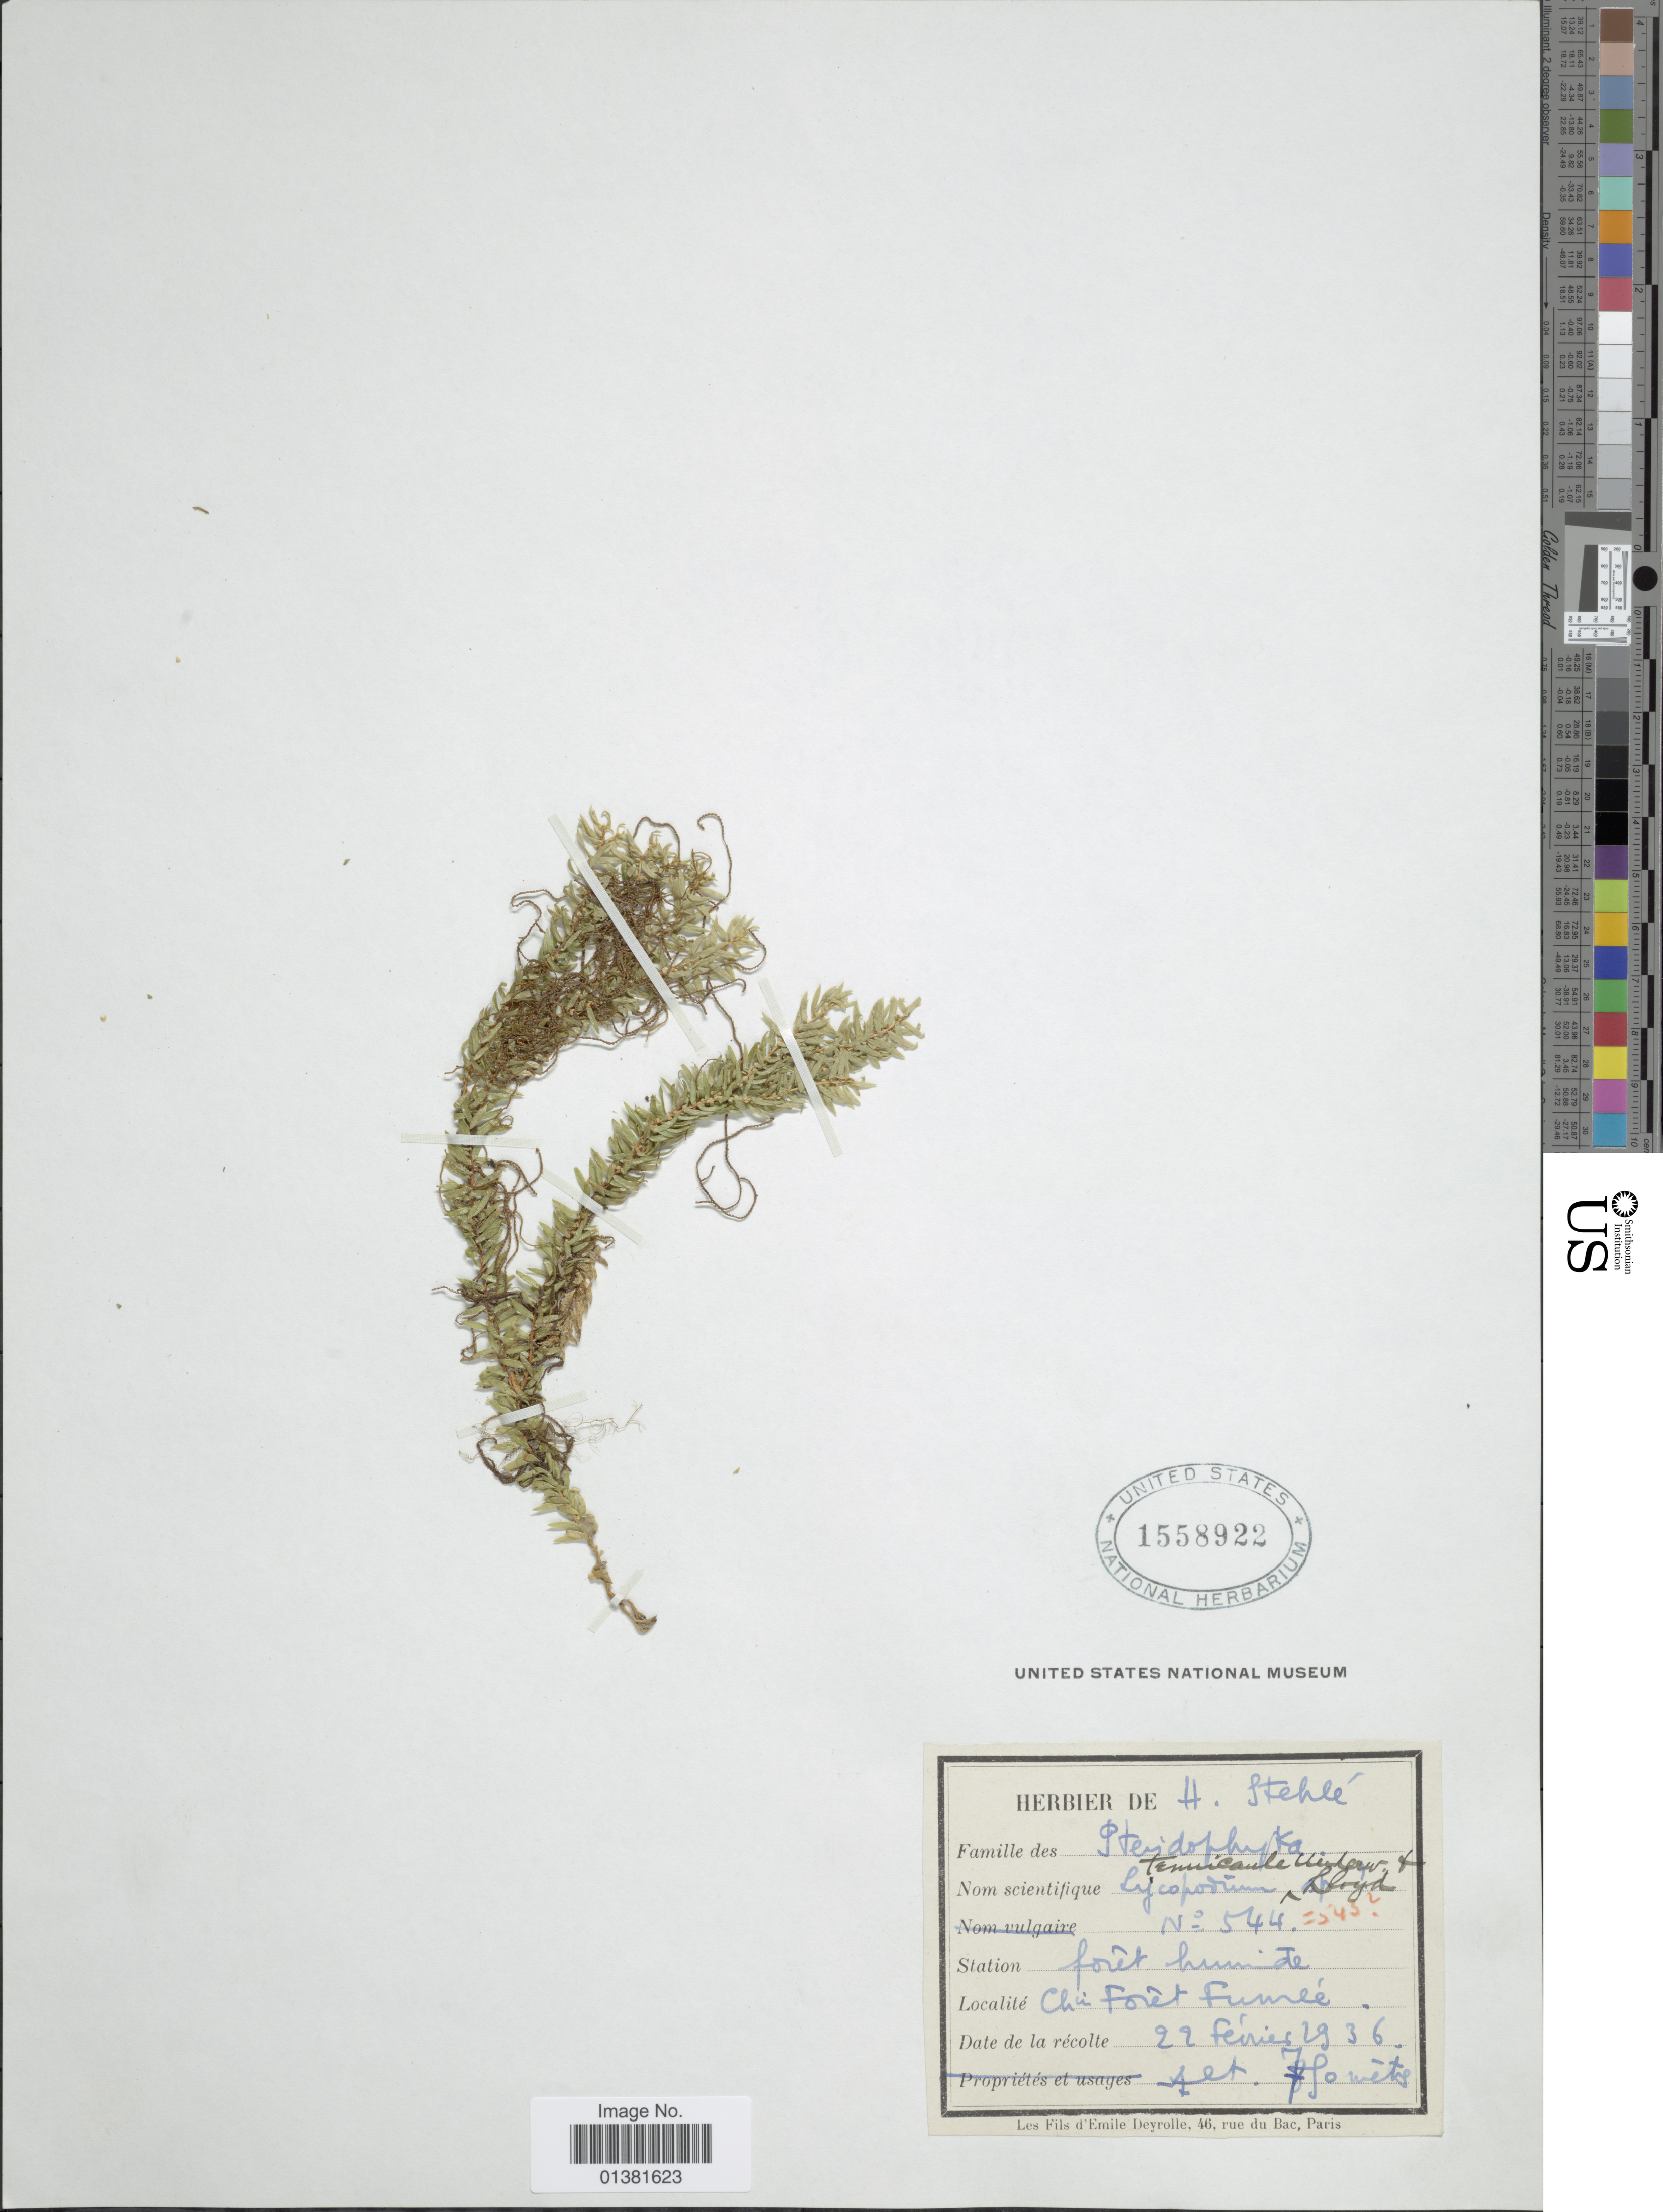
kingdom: Plantae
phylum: Tracheophyta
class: Lycopodiopsida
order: Lycopodiales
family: Lycopodiaceae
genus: Phlegmariurus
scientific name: Phlegmariurus tenuicaulis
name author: (Underw. & F.E. Lloyd) B. Øllg.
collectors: ex herb. H. Stehlé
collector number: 544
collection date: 1936-02-22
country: Guadeloupe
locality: Ch[em]in Forét Funeé [interpreted]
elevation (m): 750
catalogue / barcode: US 1558922